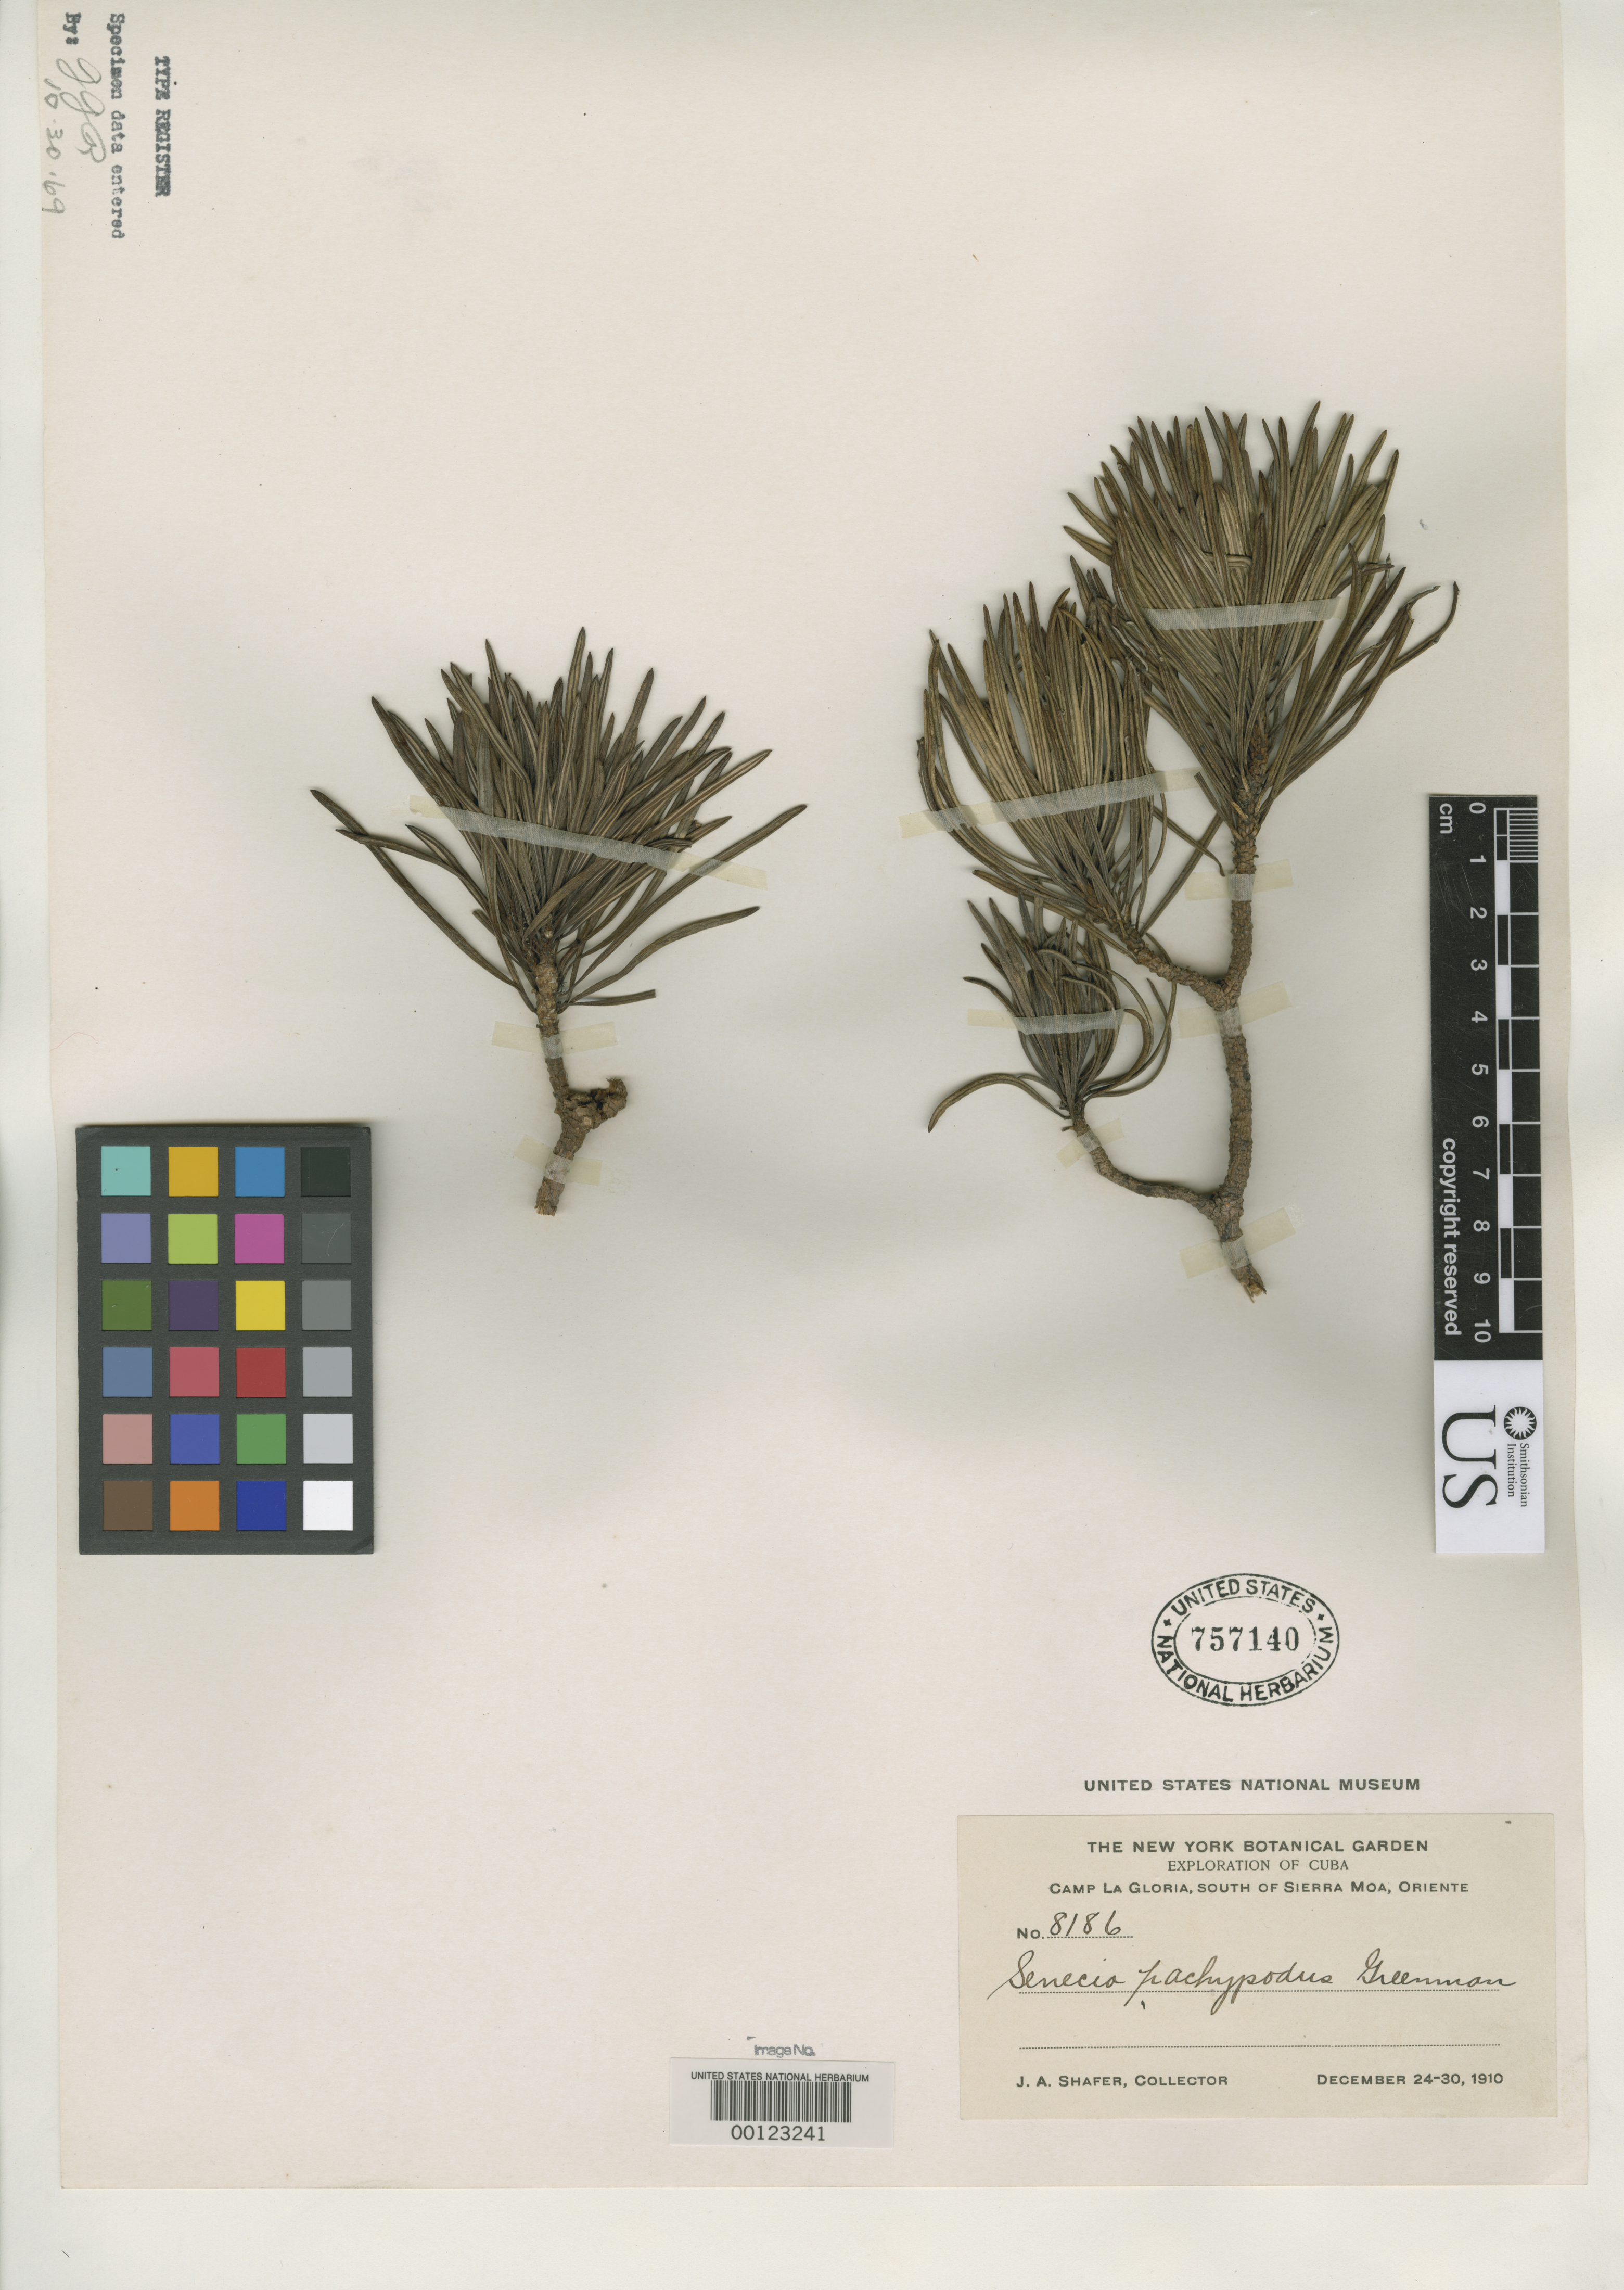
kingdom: Plantae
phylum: Tracheophyta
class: Magnoliopsida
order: Asterales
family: Asteraceae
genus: Senecio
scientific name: Senecio pachypodus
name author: Greenm.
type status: Isotype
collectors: J. A. Shafer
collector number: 8186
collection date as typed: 24 Dec 1910 to 30 Dec 1910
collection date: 1910-12-24/1910-12-30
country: Cuba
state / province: Oriente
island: Greater Antilles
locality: Camp La Gloria, south of Sierra Moa.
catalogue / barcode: US 757140